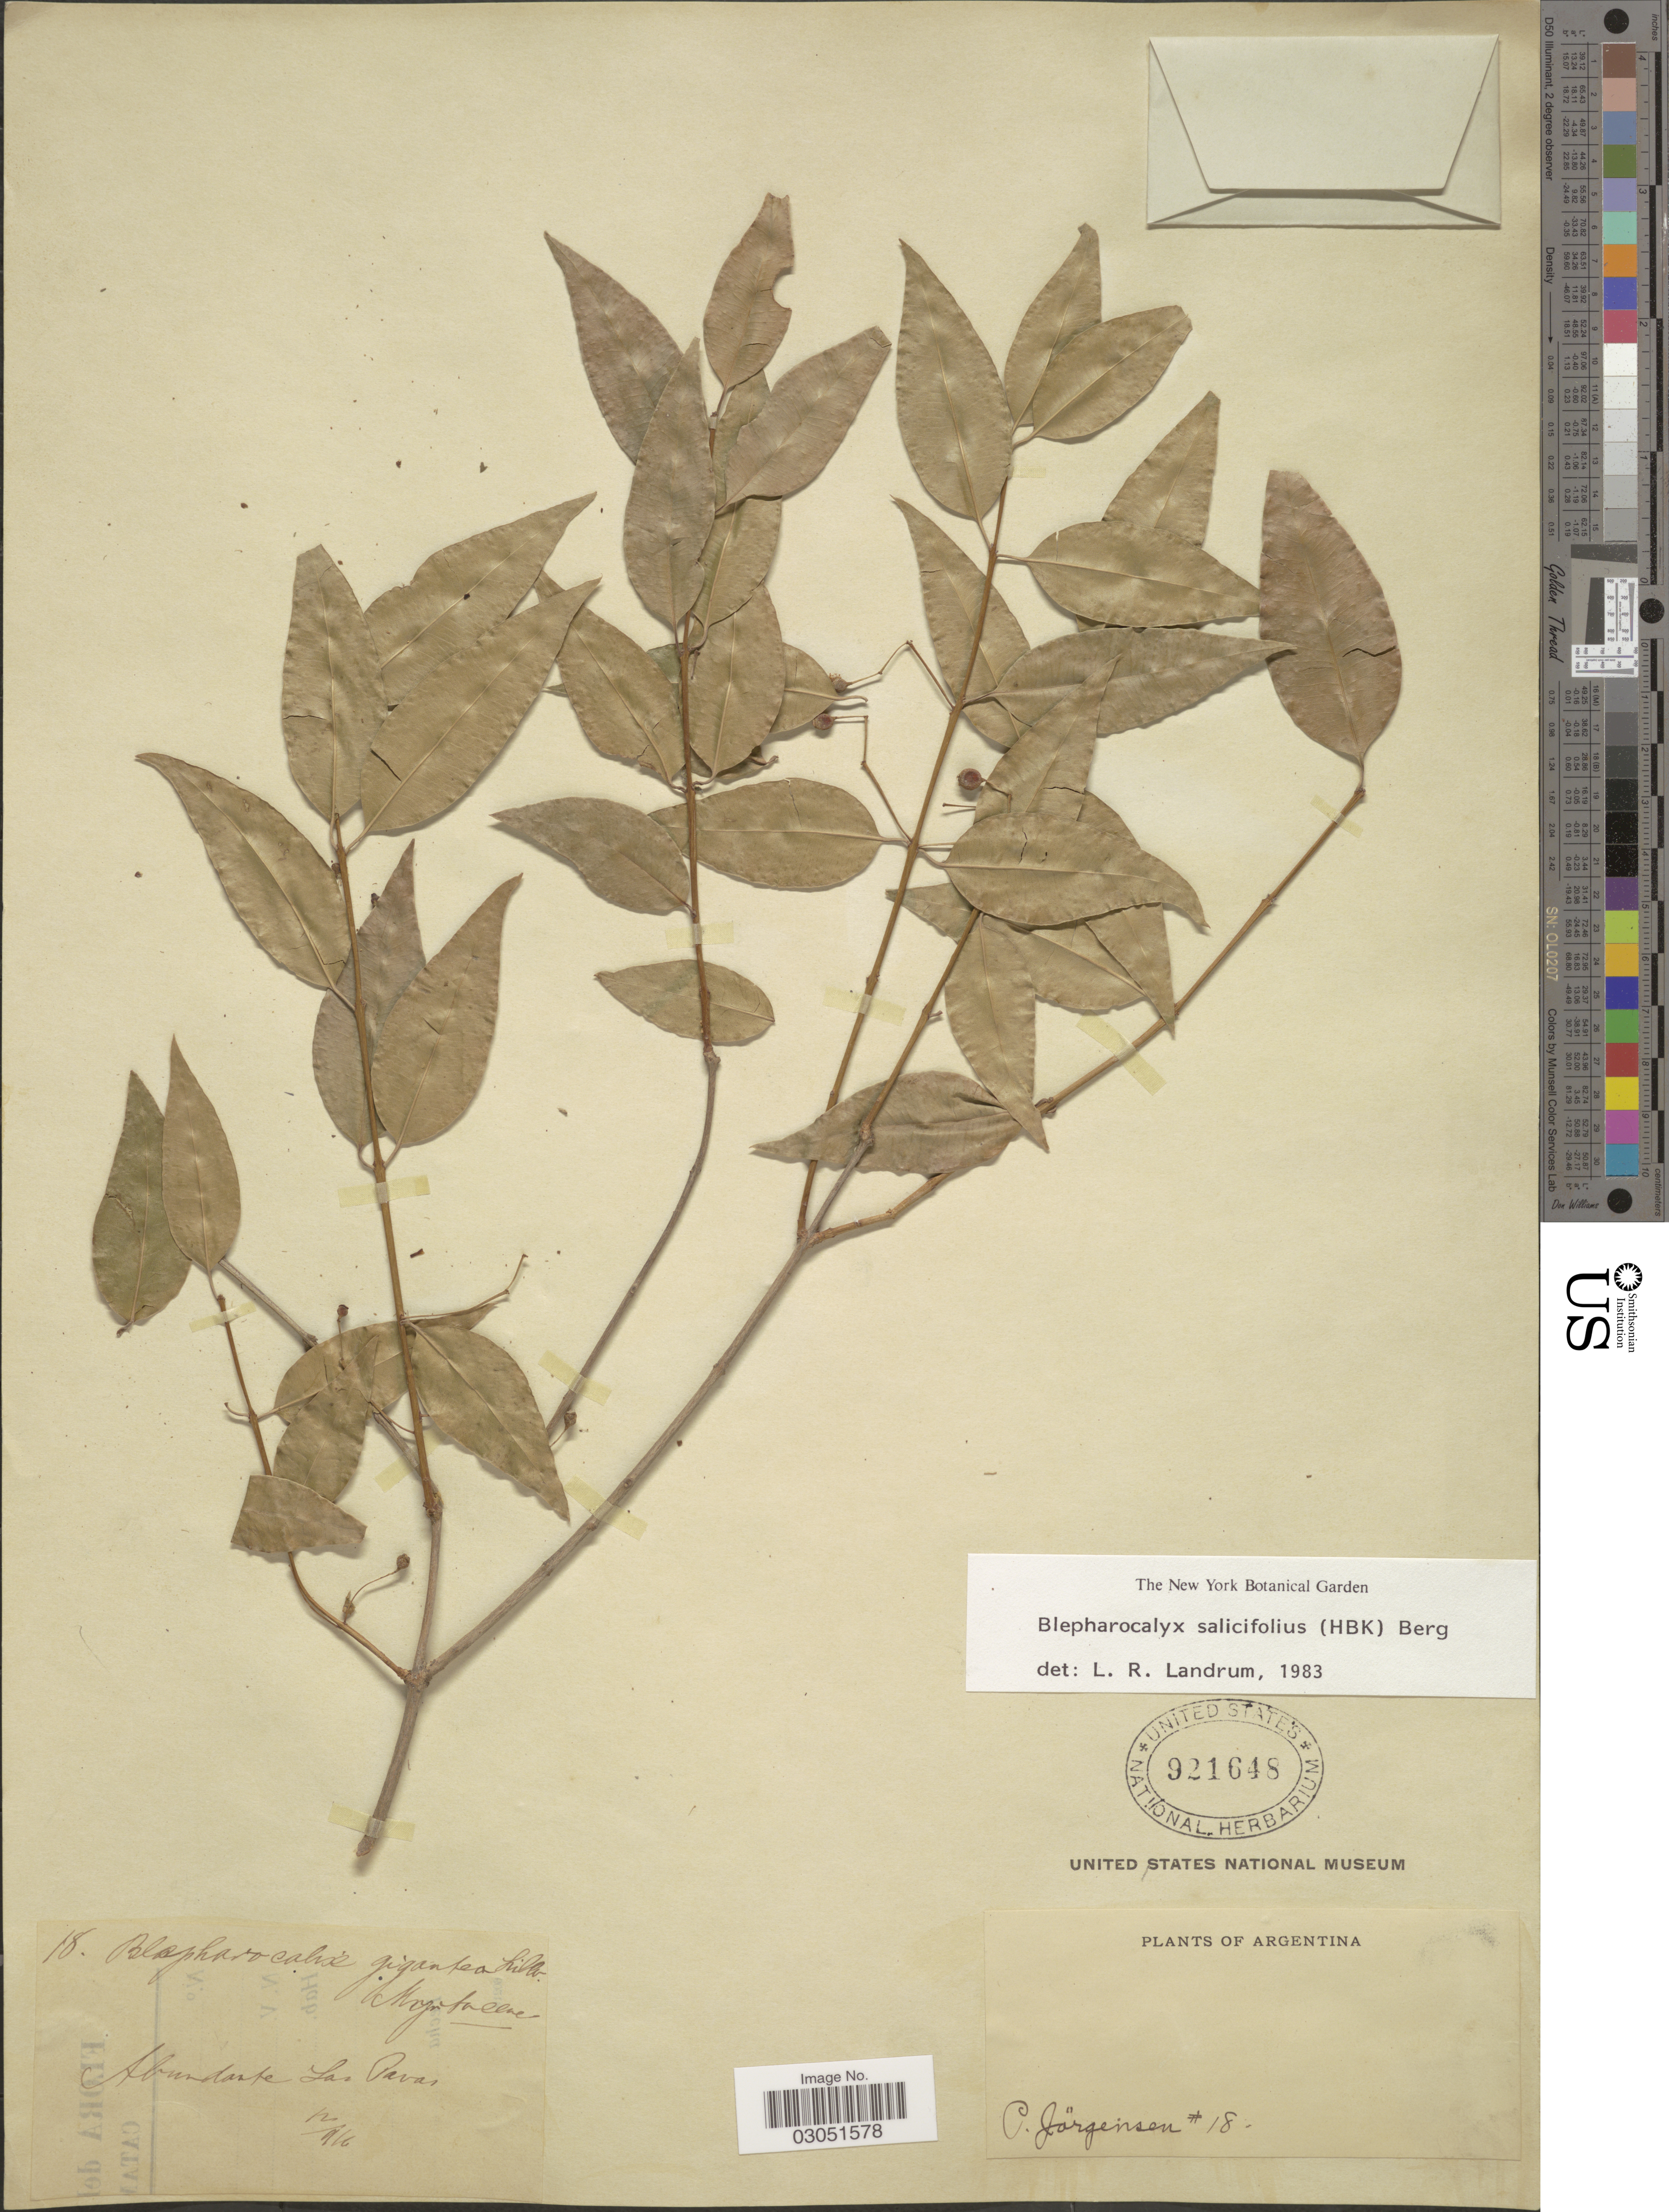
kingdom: Plantae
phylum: Tracheophyta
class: Magnoliopsida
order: Myrtales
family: Myrtaceae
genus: Blepharocalyx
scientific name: Blepharocalyx salicifolius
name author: (Kunth) O. Berg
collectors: P. Jörgensen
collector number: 18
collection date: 1916-12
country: Argentina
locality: Abundante Las Pavas.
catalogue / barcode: US 921648